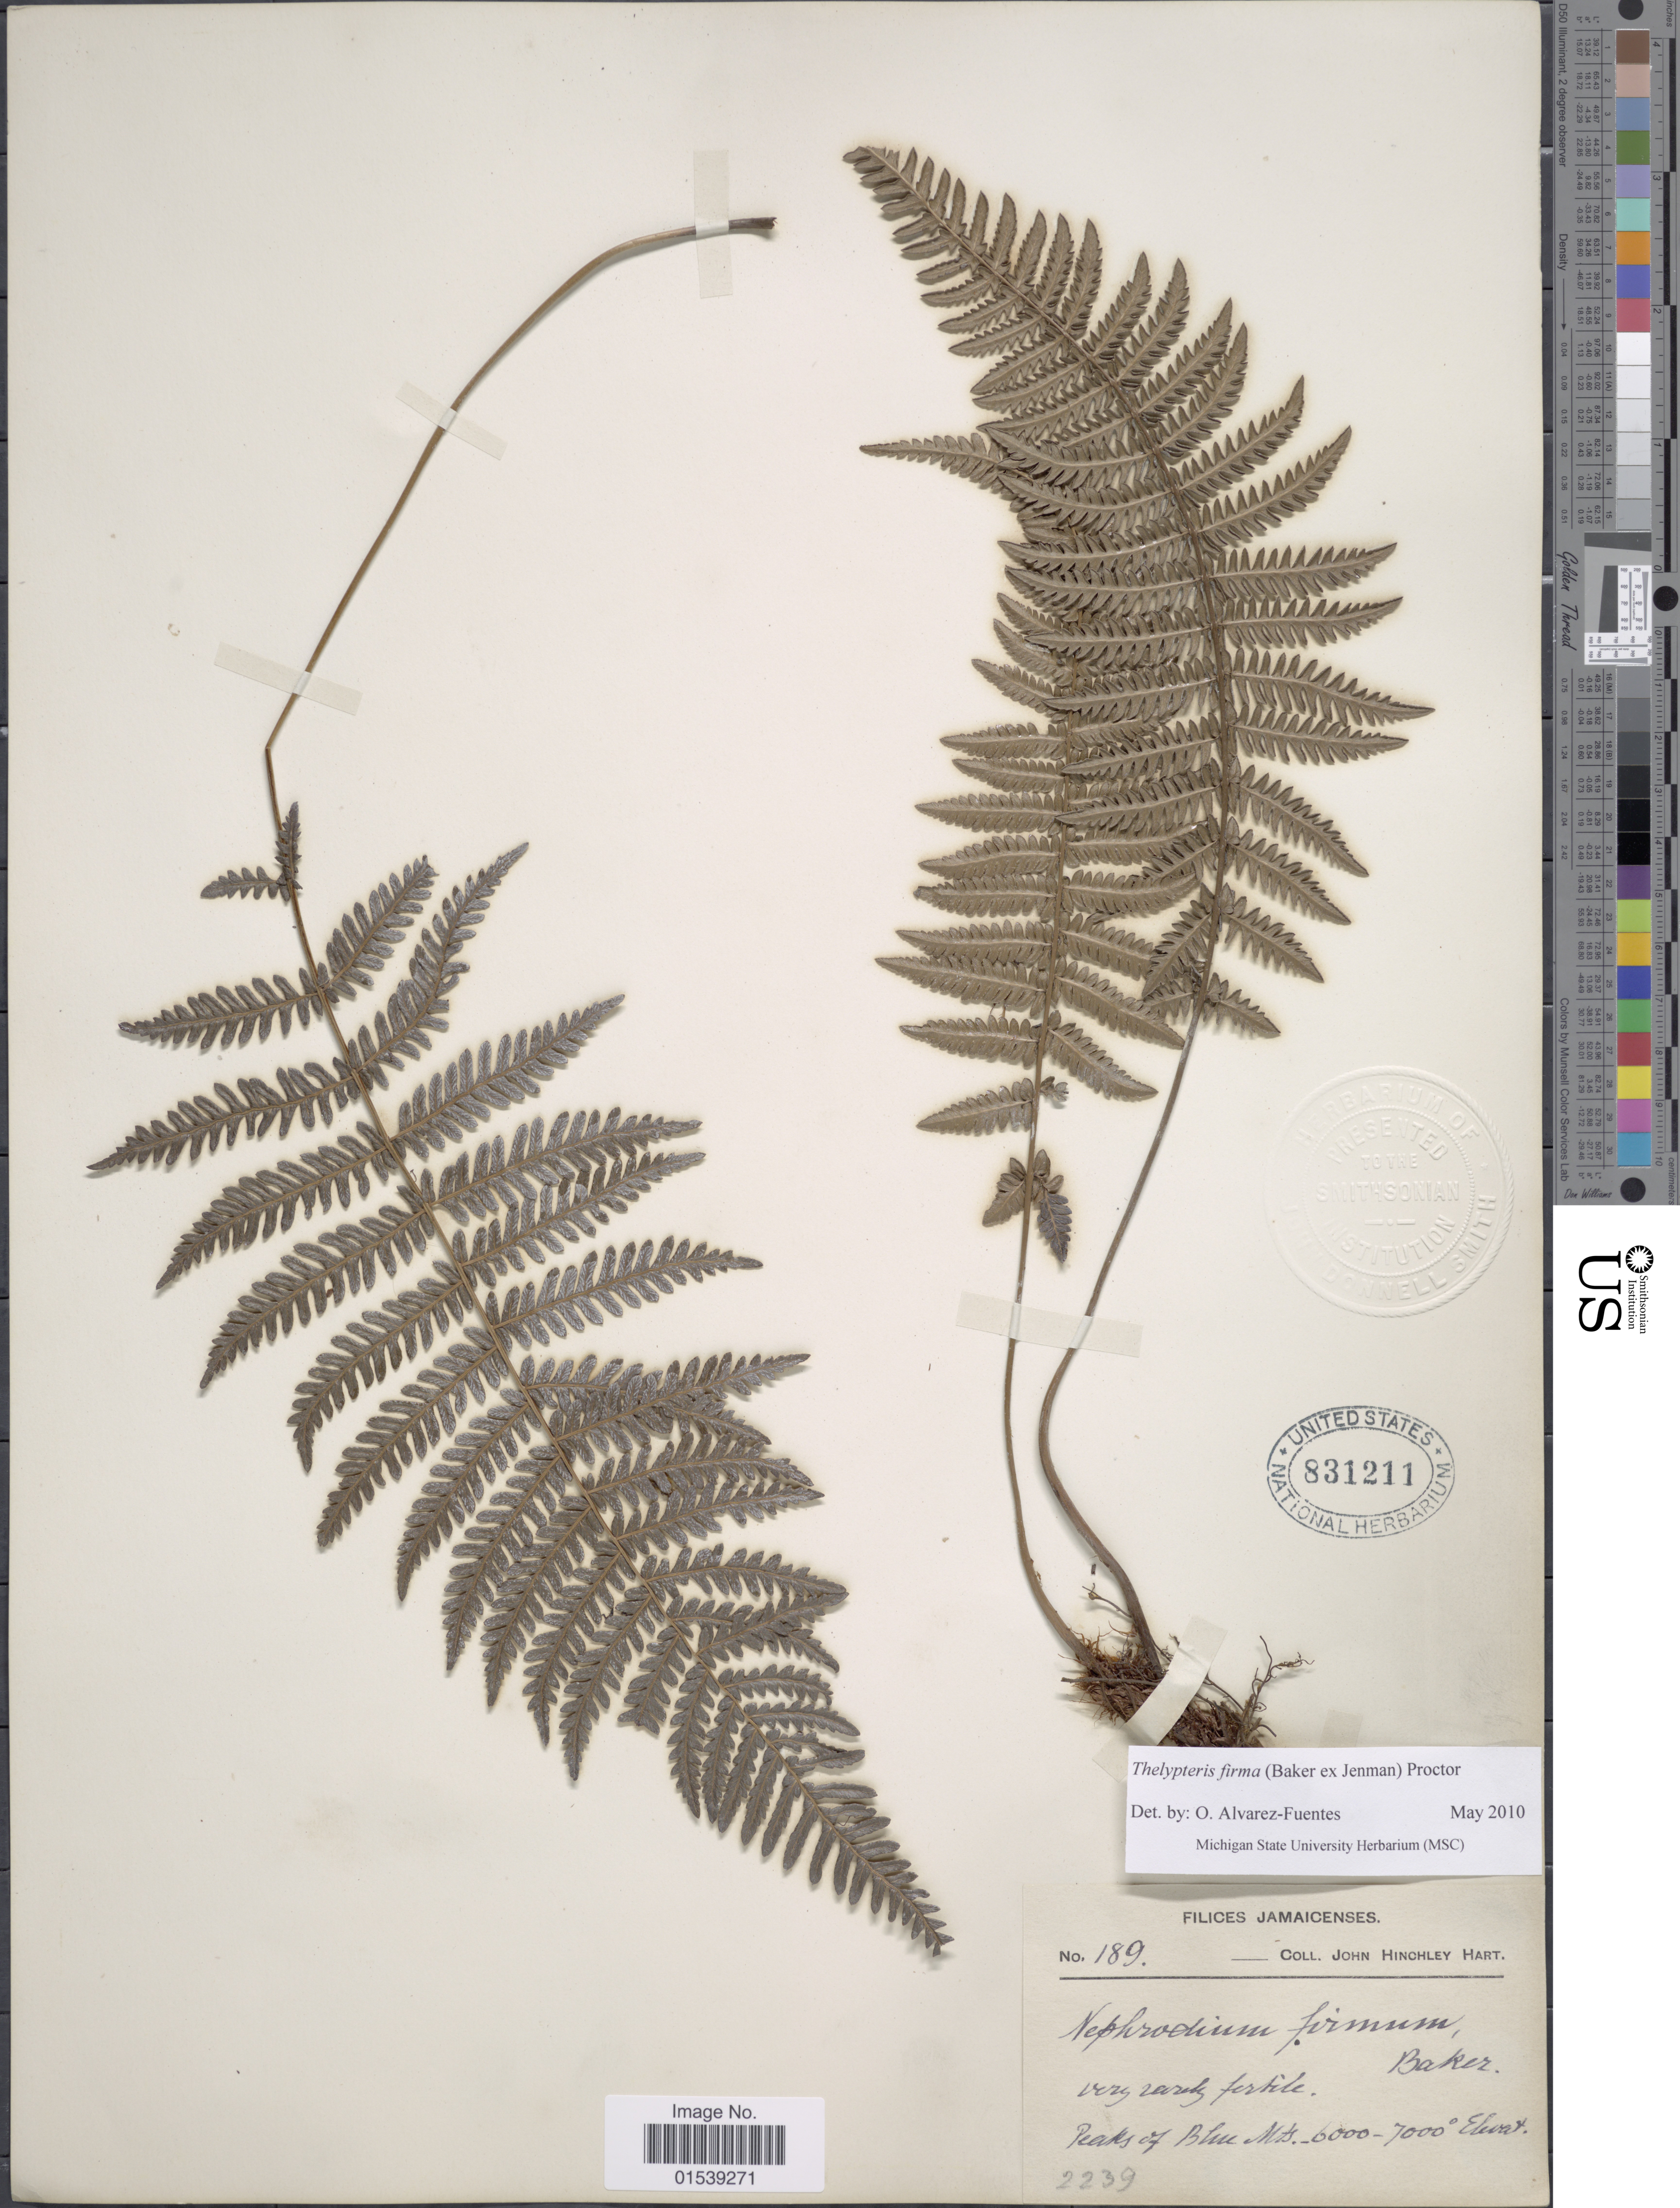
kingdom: Plantae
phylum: Tracheophyta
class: Polypodiopsida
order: Polypodiales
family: Thelypteridaceae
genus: Amauropelta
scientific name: Amauropelta firma (Baker) comb. nov., ined. 2015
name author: (Baker)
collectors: J. H. Hart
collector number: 189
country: Jamaica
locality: Jamaicenses, Peaks of Blue Mts.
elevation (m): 1829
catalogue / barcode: US 831211